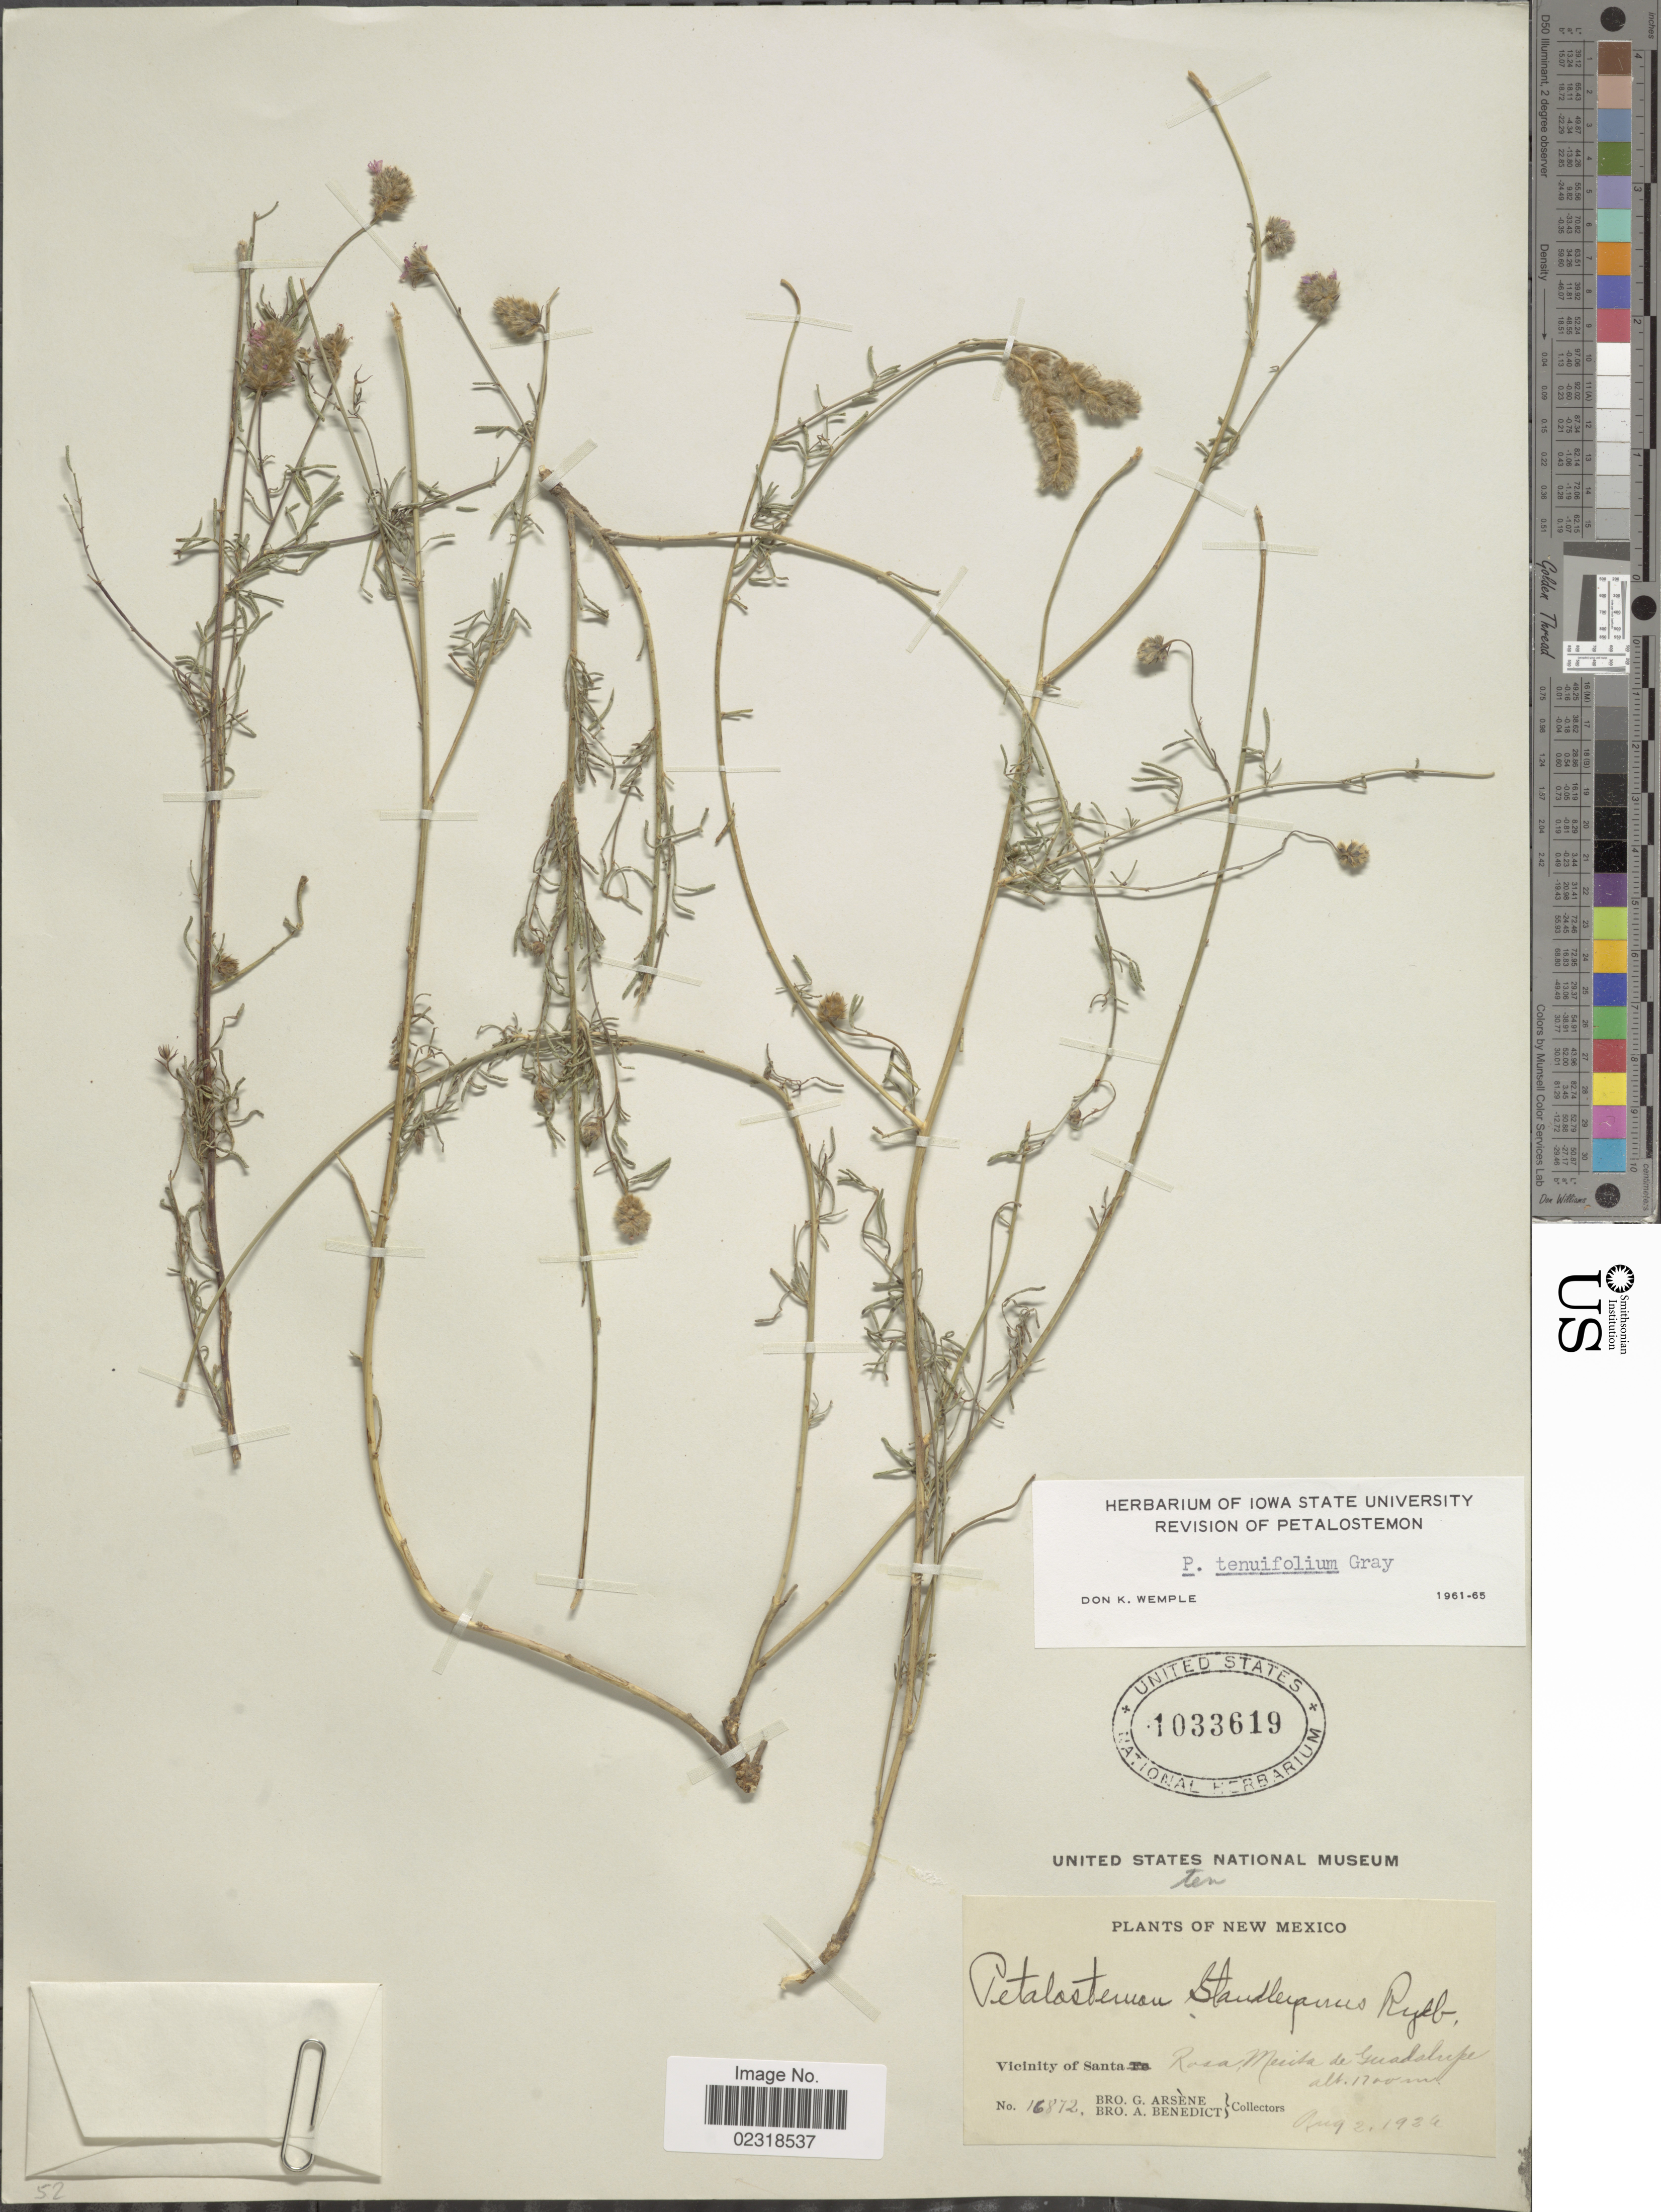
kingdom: Plantae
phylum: Tracheophyta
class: Magnoliopsida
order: Fabales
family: Fabaceae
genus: Dalea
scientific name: Dalea tenuifolia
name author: (A. Gray) Shinners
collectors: Bro. G. Arsène & Bro. A. Benedict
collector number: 16872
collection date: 1936-08-02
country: United States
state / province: New Mexico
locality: Vicinity of Santa Rosa, Guadalupe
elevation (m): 1700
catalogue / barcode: US 1033619